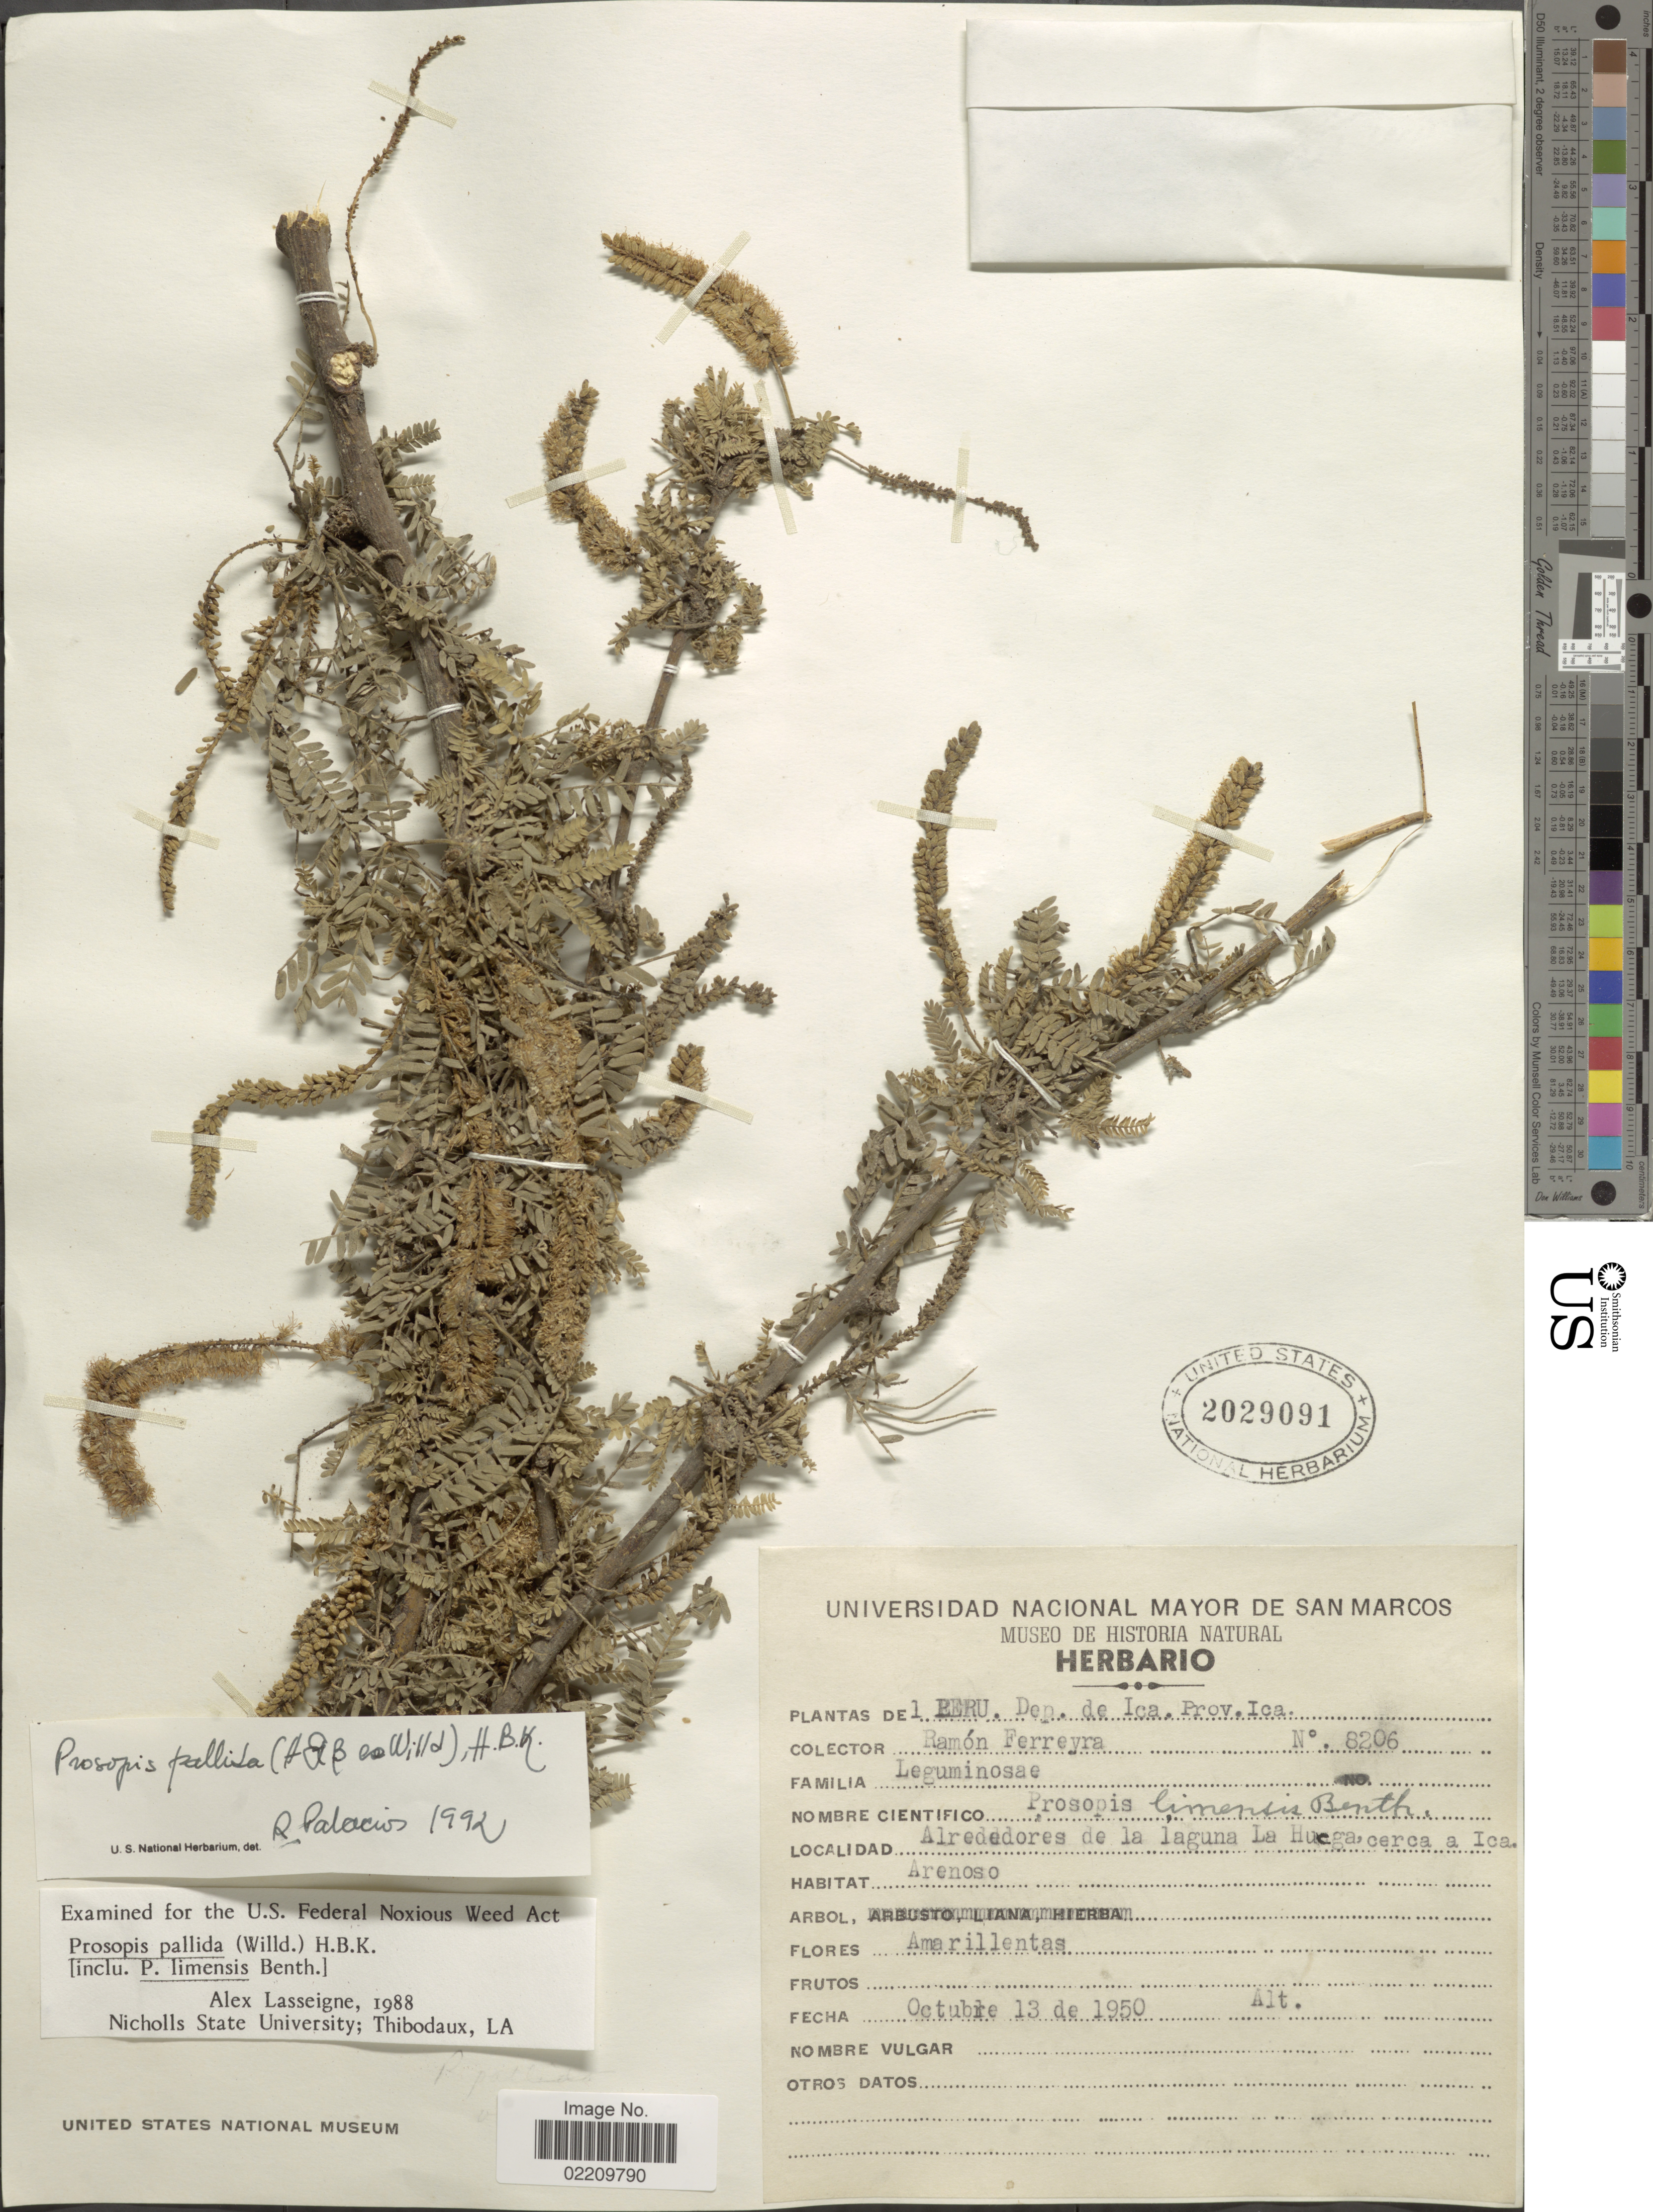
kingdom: Plantae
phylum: Tracheophyta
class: Magnoliopsida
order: Fabales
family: Fabaceae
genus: Neltuma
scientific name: Neltuma pallida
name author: (Humb. & Bonpl. ex Willd.) C. E. Hughes & G.P. Lewis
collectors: R. A. Ferreyra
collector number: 8206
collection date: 1950-10-13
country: Peru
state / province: Ica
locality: Peru. Dep. de Ica. Prov. Ica. Alrededores de la laguna La Huega, cerca a Ica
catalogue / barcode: US 2029091